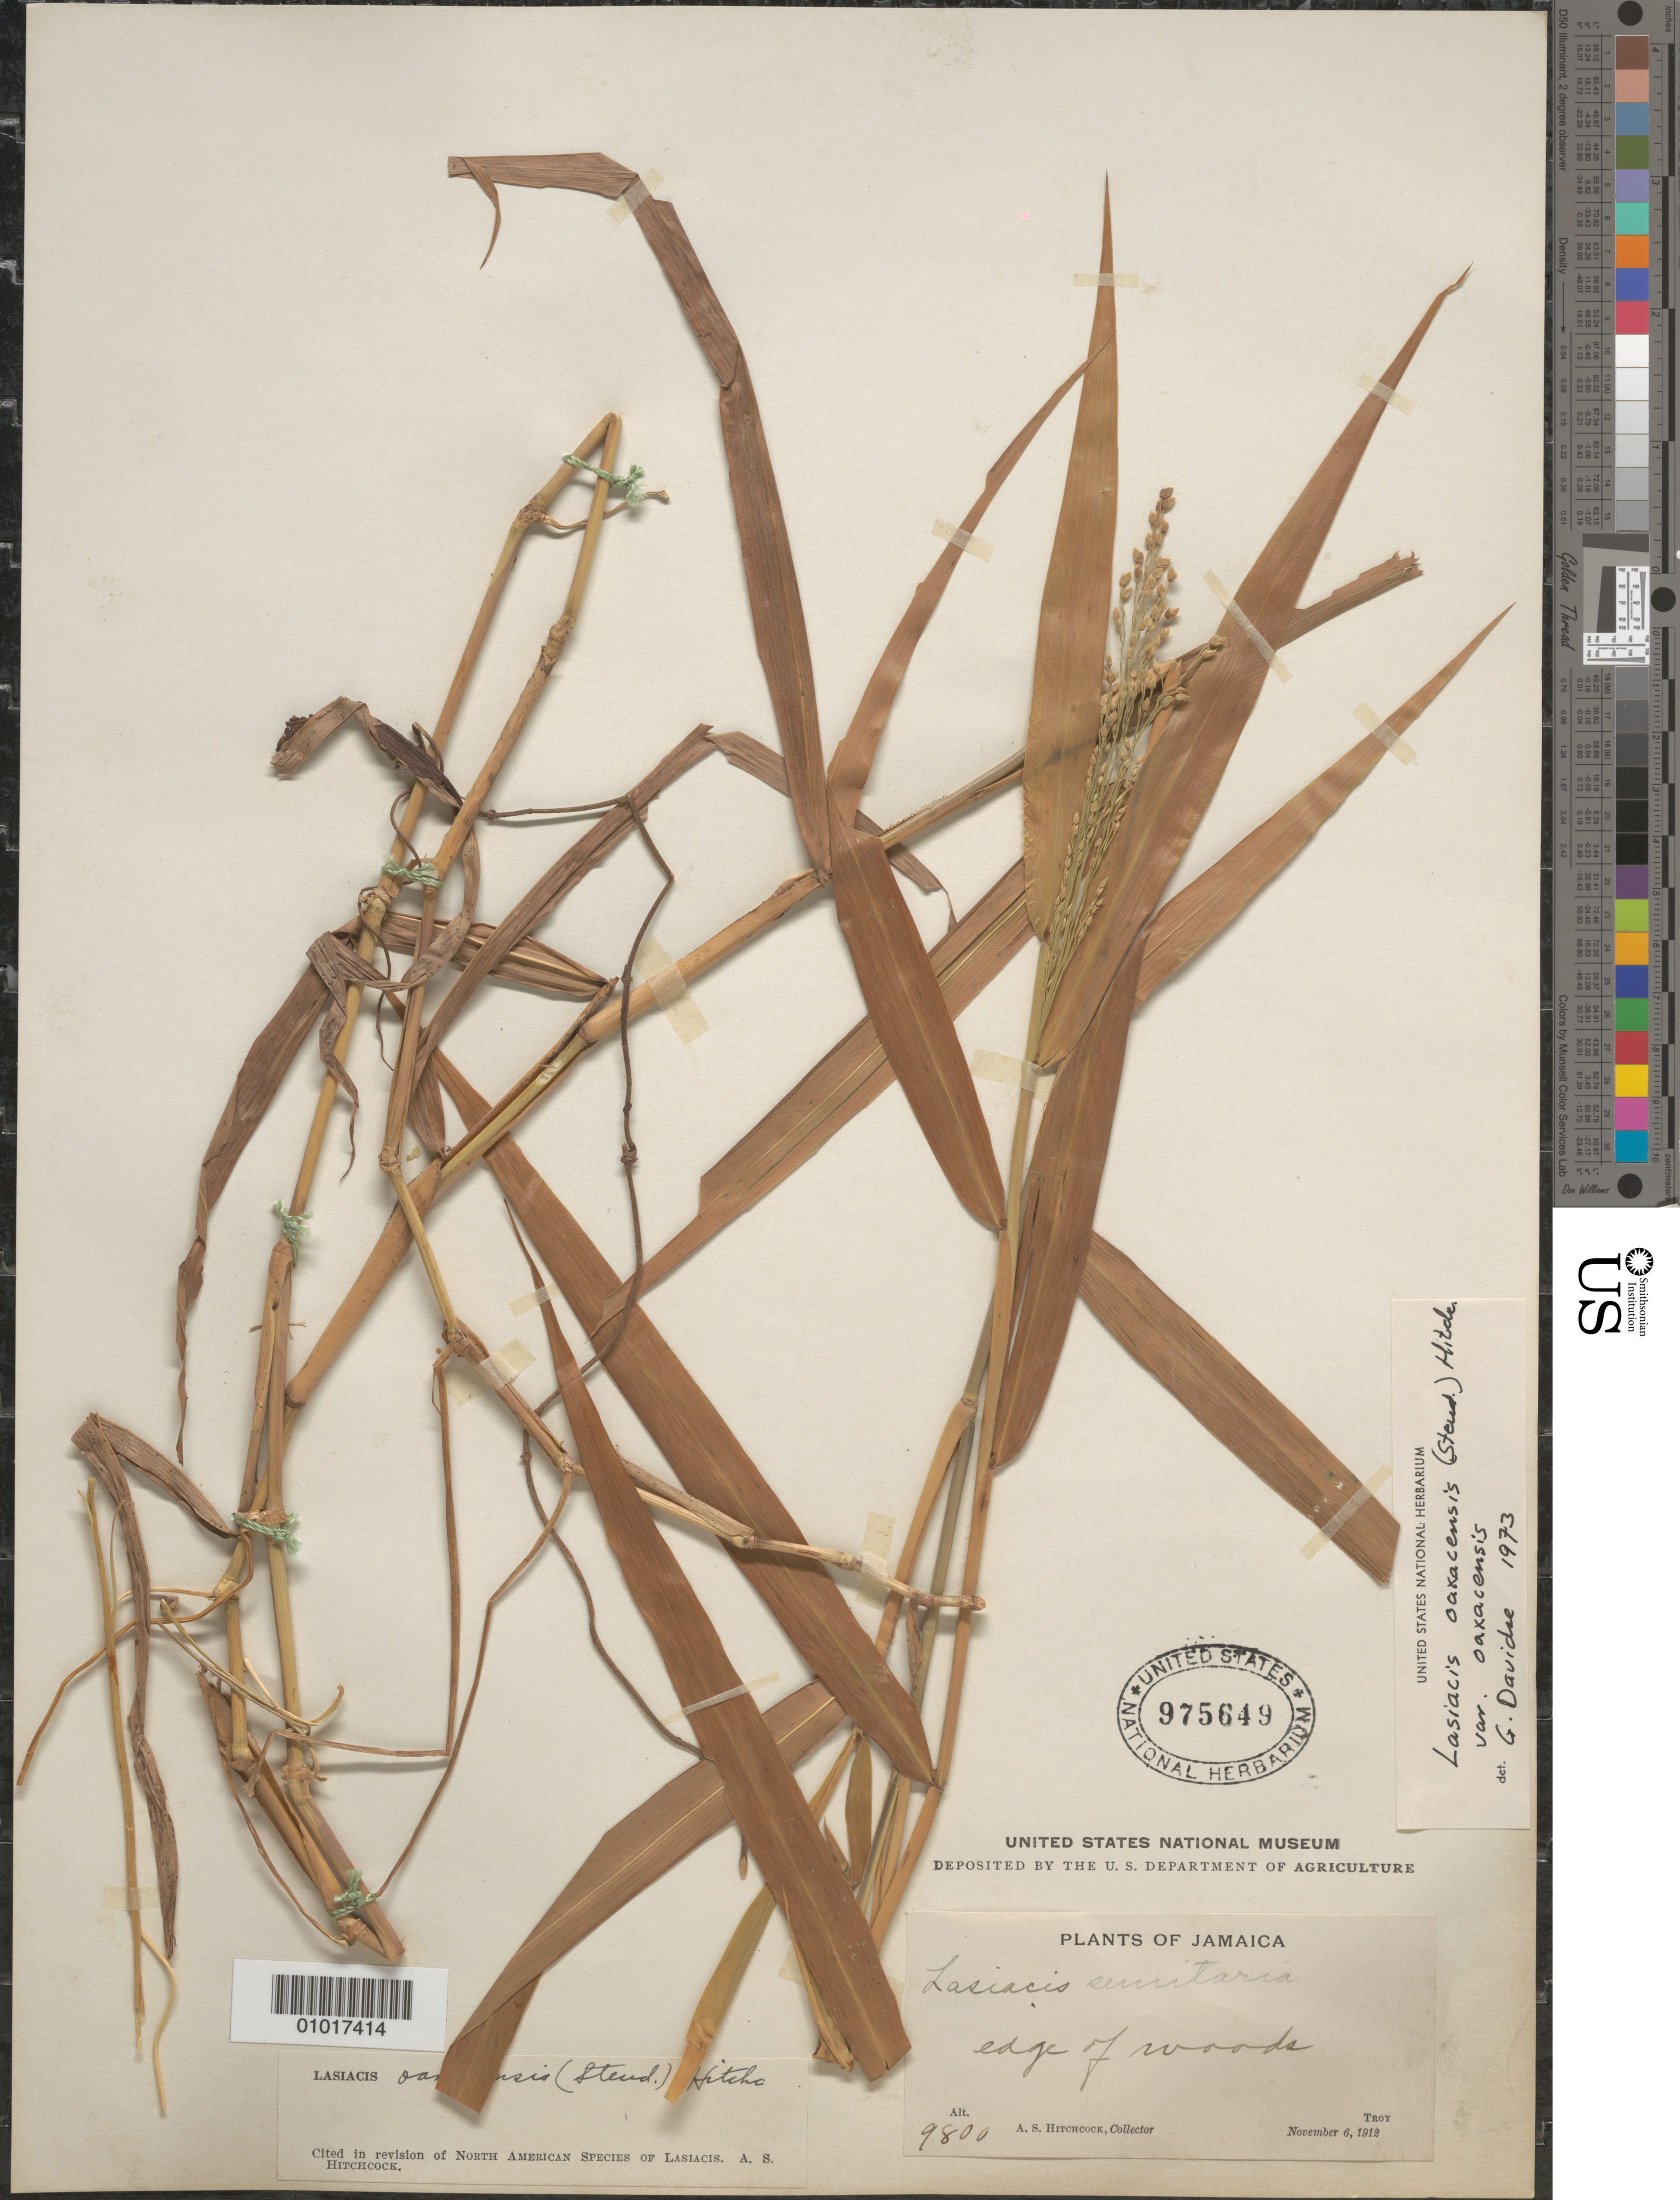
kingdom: Plantae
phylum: Tracheophyta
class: Liliopsida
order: Poales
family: Poaceae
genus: Lasiacis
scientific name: Lasiacis oaxacensis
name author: (Steud.) Hitchc.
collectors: A. S. Hitchcock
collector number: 9800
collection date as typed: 06 Nov 1912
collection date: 1912-11-06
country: Jamaica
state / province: Trelawny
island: Jamaica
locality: Troy, edge of woods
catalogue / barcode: US 975649